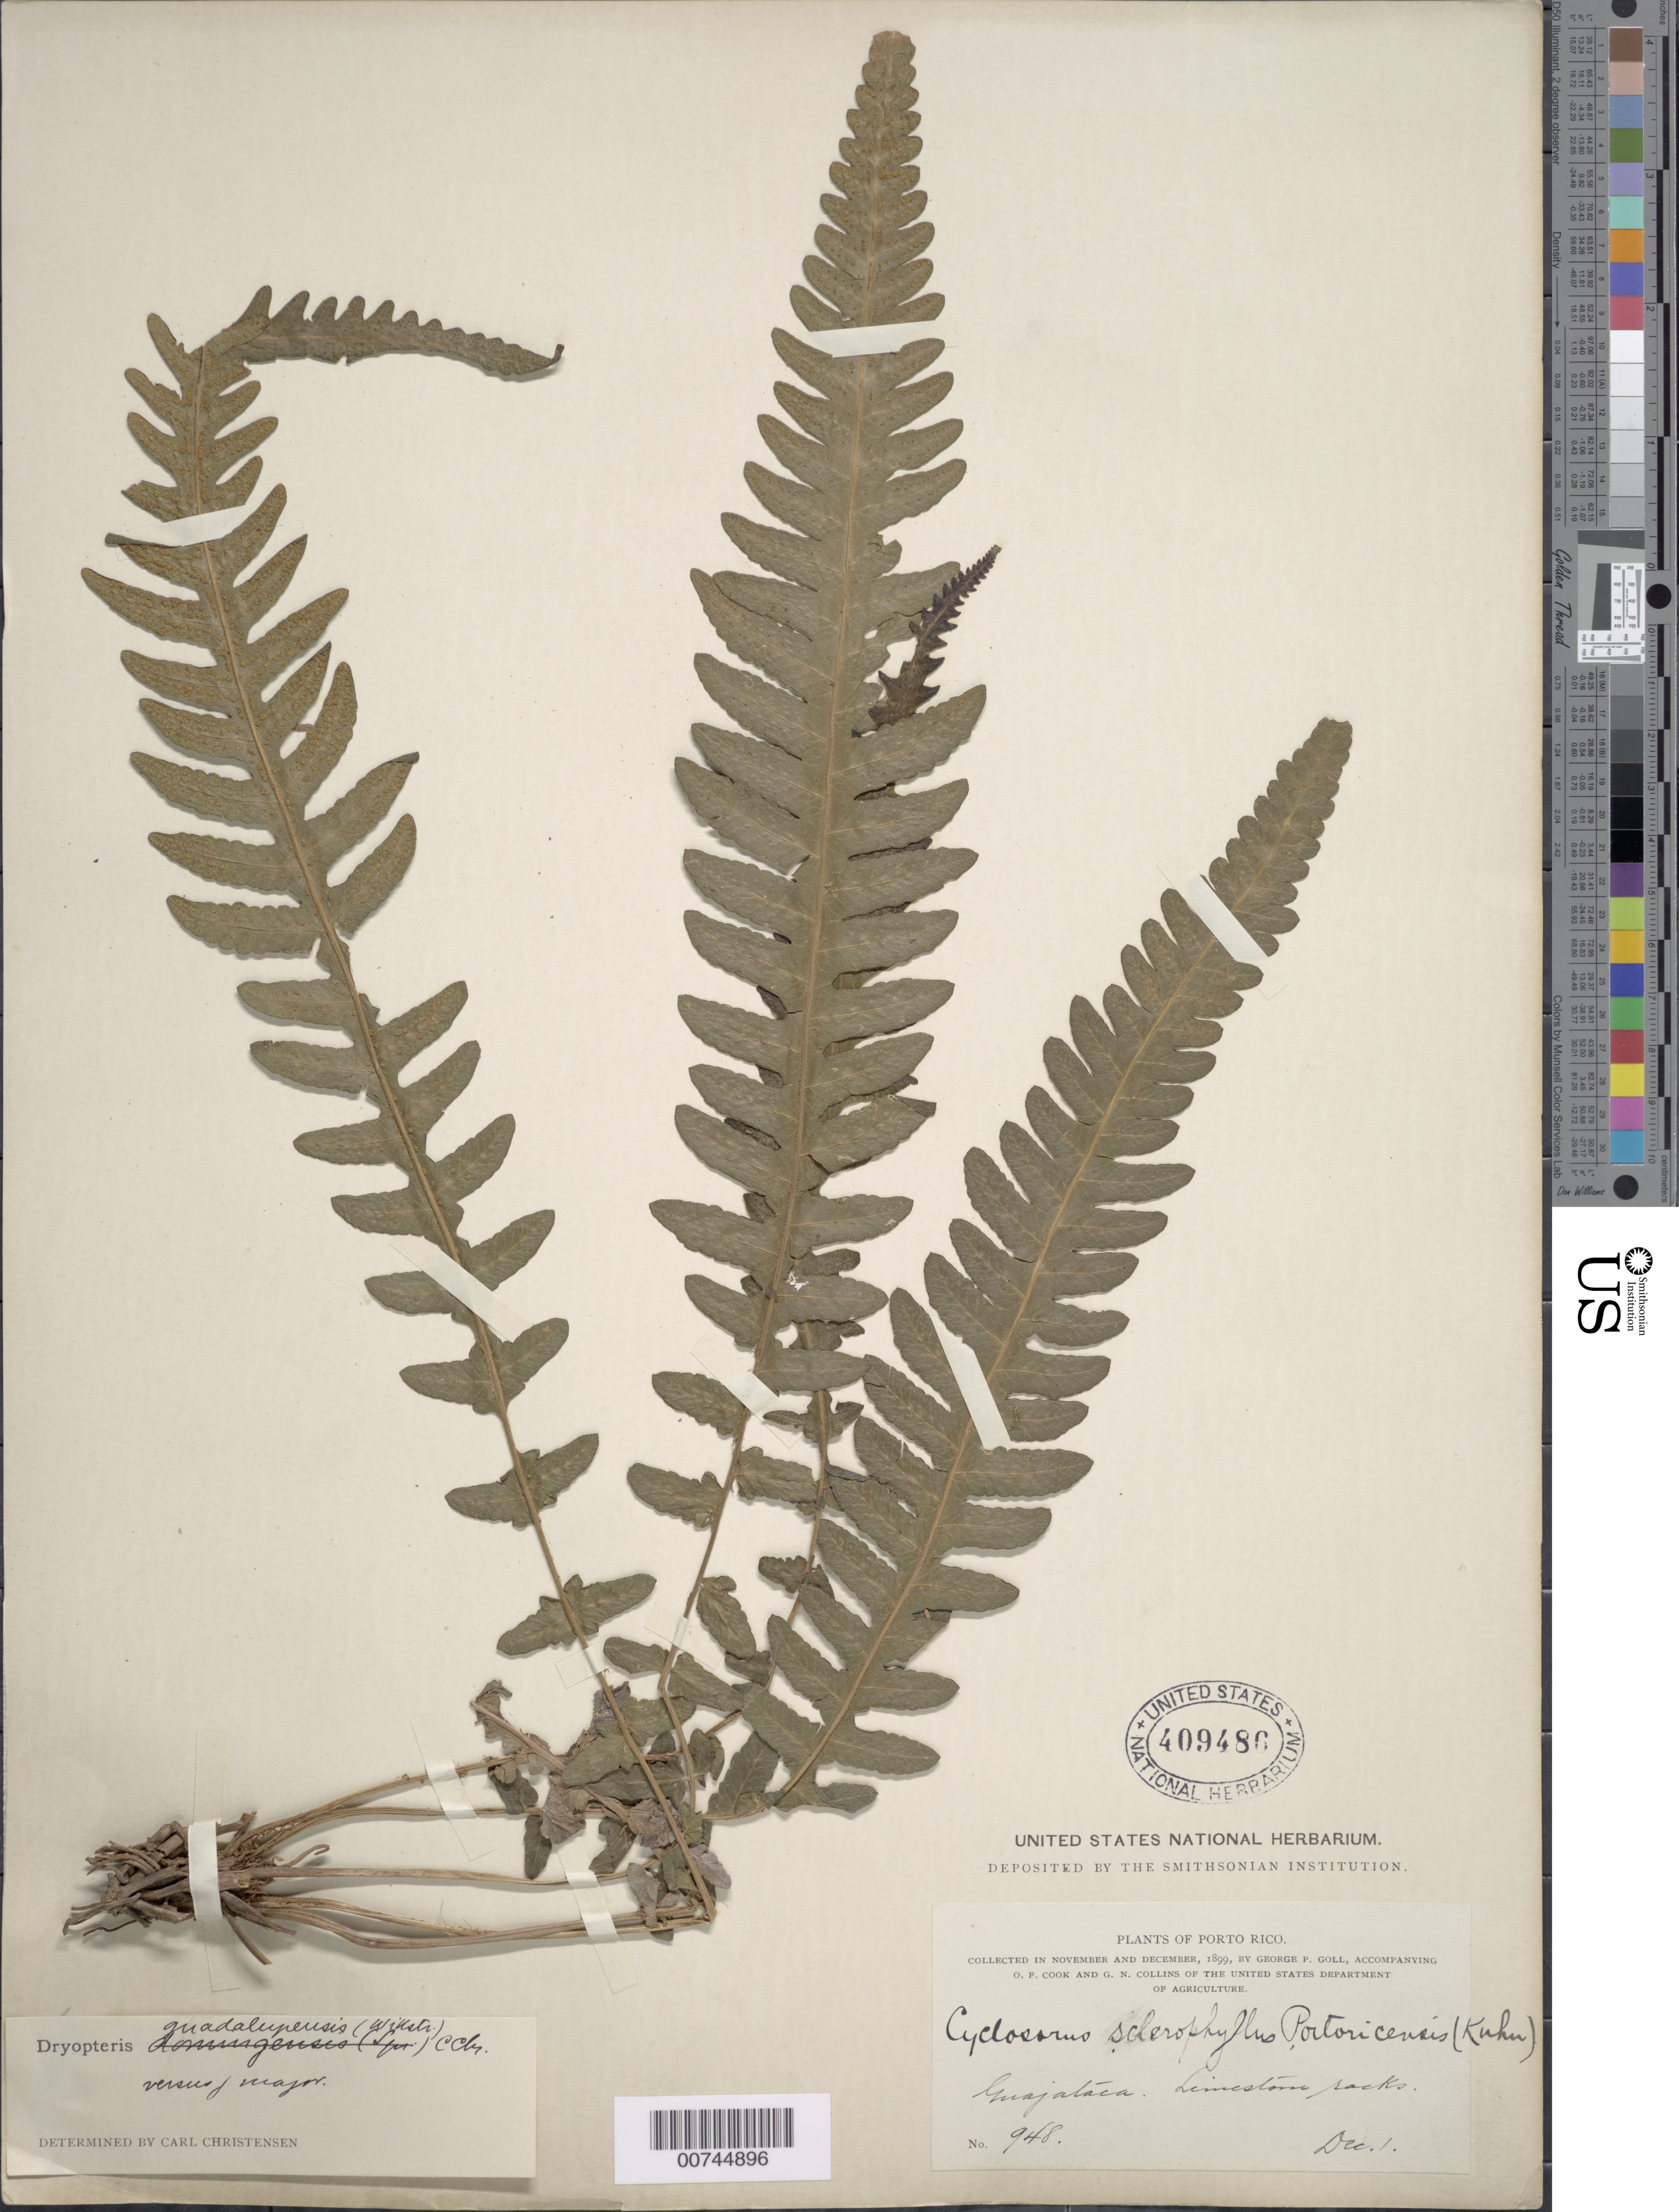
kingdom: Plantae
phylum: Tracheophyta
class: Polypodiopsida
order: Polypodiales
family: Thelypteridaceae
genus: Goniopteris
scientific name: Goniopteris guadelupensis (Wikstr.) comb. nov., ined 2015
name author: (Wikstr.)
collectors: G. Goll, O. F. Cook & G. N. Collins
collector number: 948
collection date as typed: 01 Dec 1899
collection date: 1899-12-01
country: Puerto Rico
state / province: Quebradillas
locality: Guajataca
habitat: Limestone rocks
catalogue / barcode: US 409486